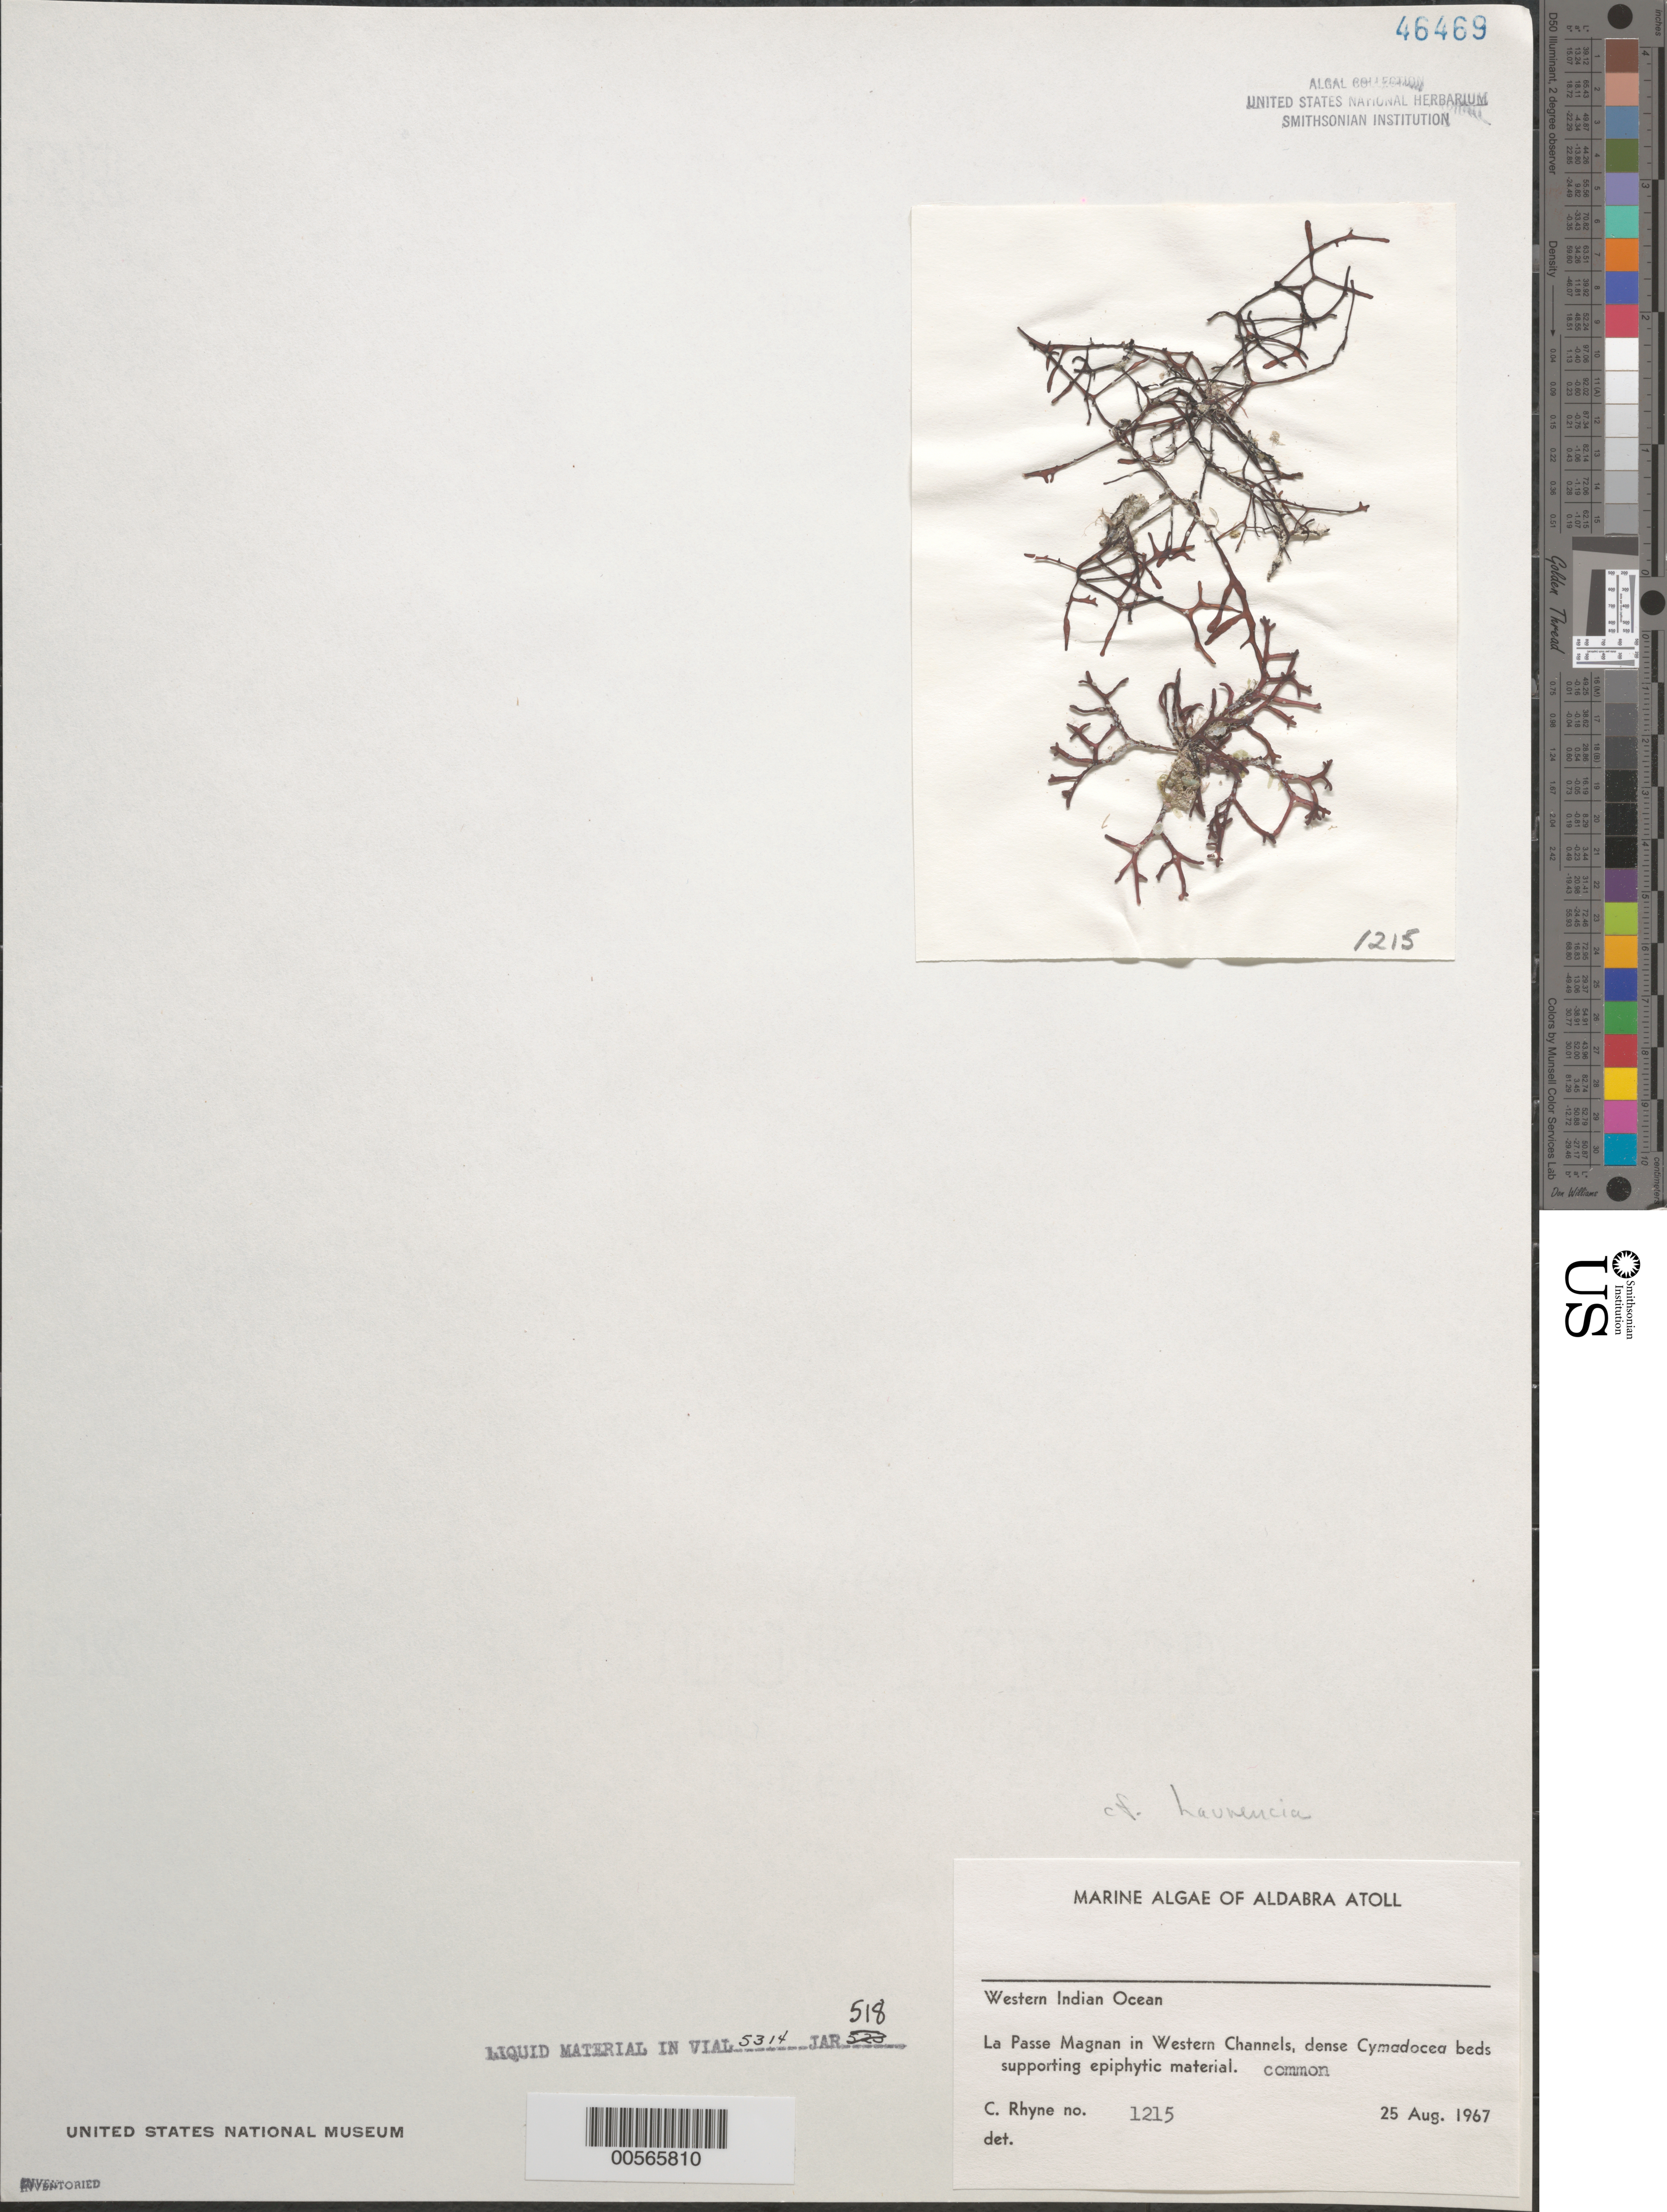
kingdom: Plantae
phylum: Rhodophyta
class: Florideophyceae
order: Ceramiales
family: Rhodomelaceae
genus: Laurencia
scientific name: Laurencia sp.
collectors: C. Rhyne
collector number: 1215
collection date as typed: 25 Aug 1967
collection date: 1967-08-25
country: Seychelles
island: Aldabra Atoll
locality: La Passe Magnan in Western Channels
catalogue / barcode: US 46469